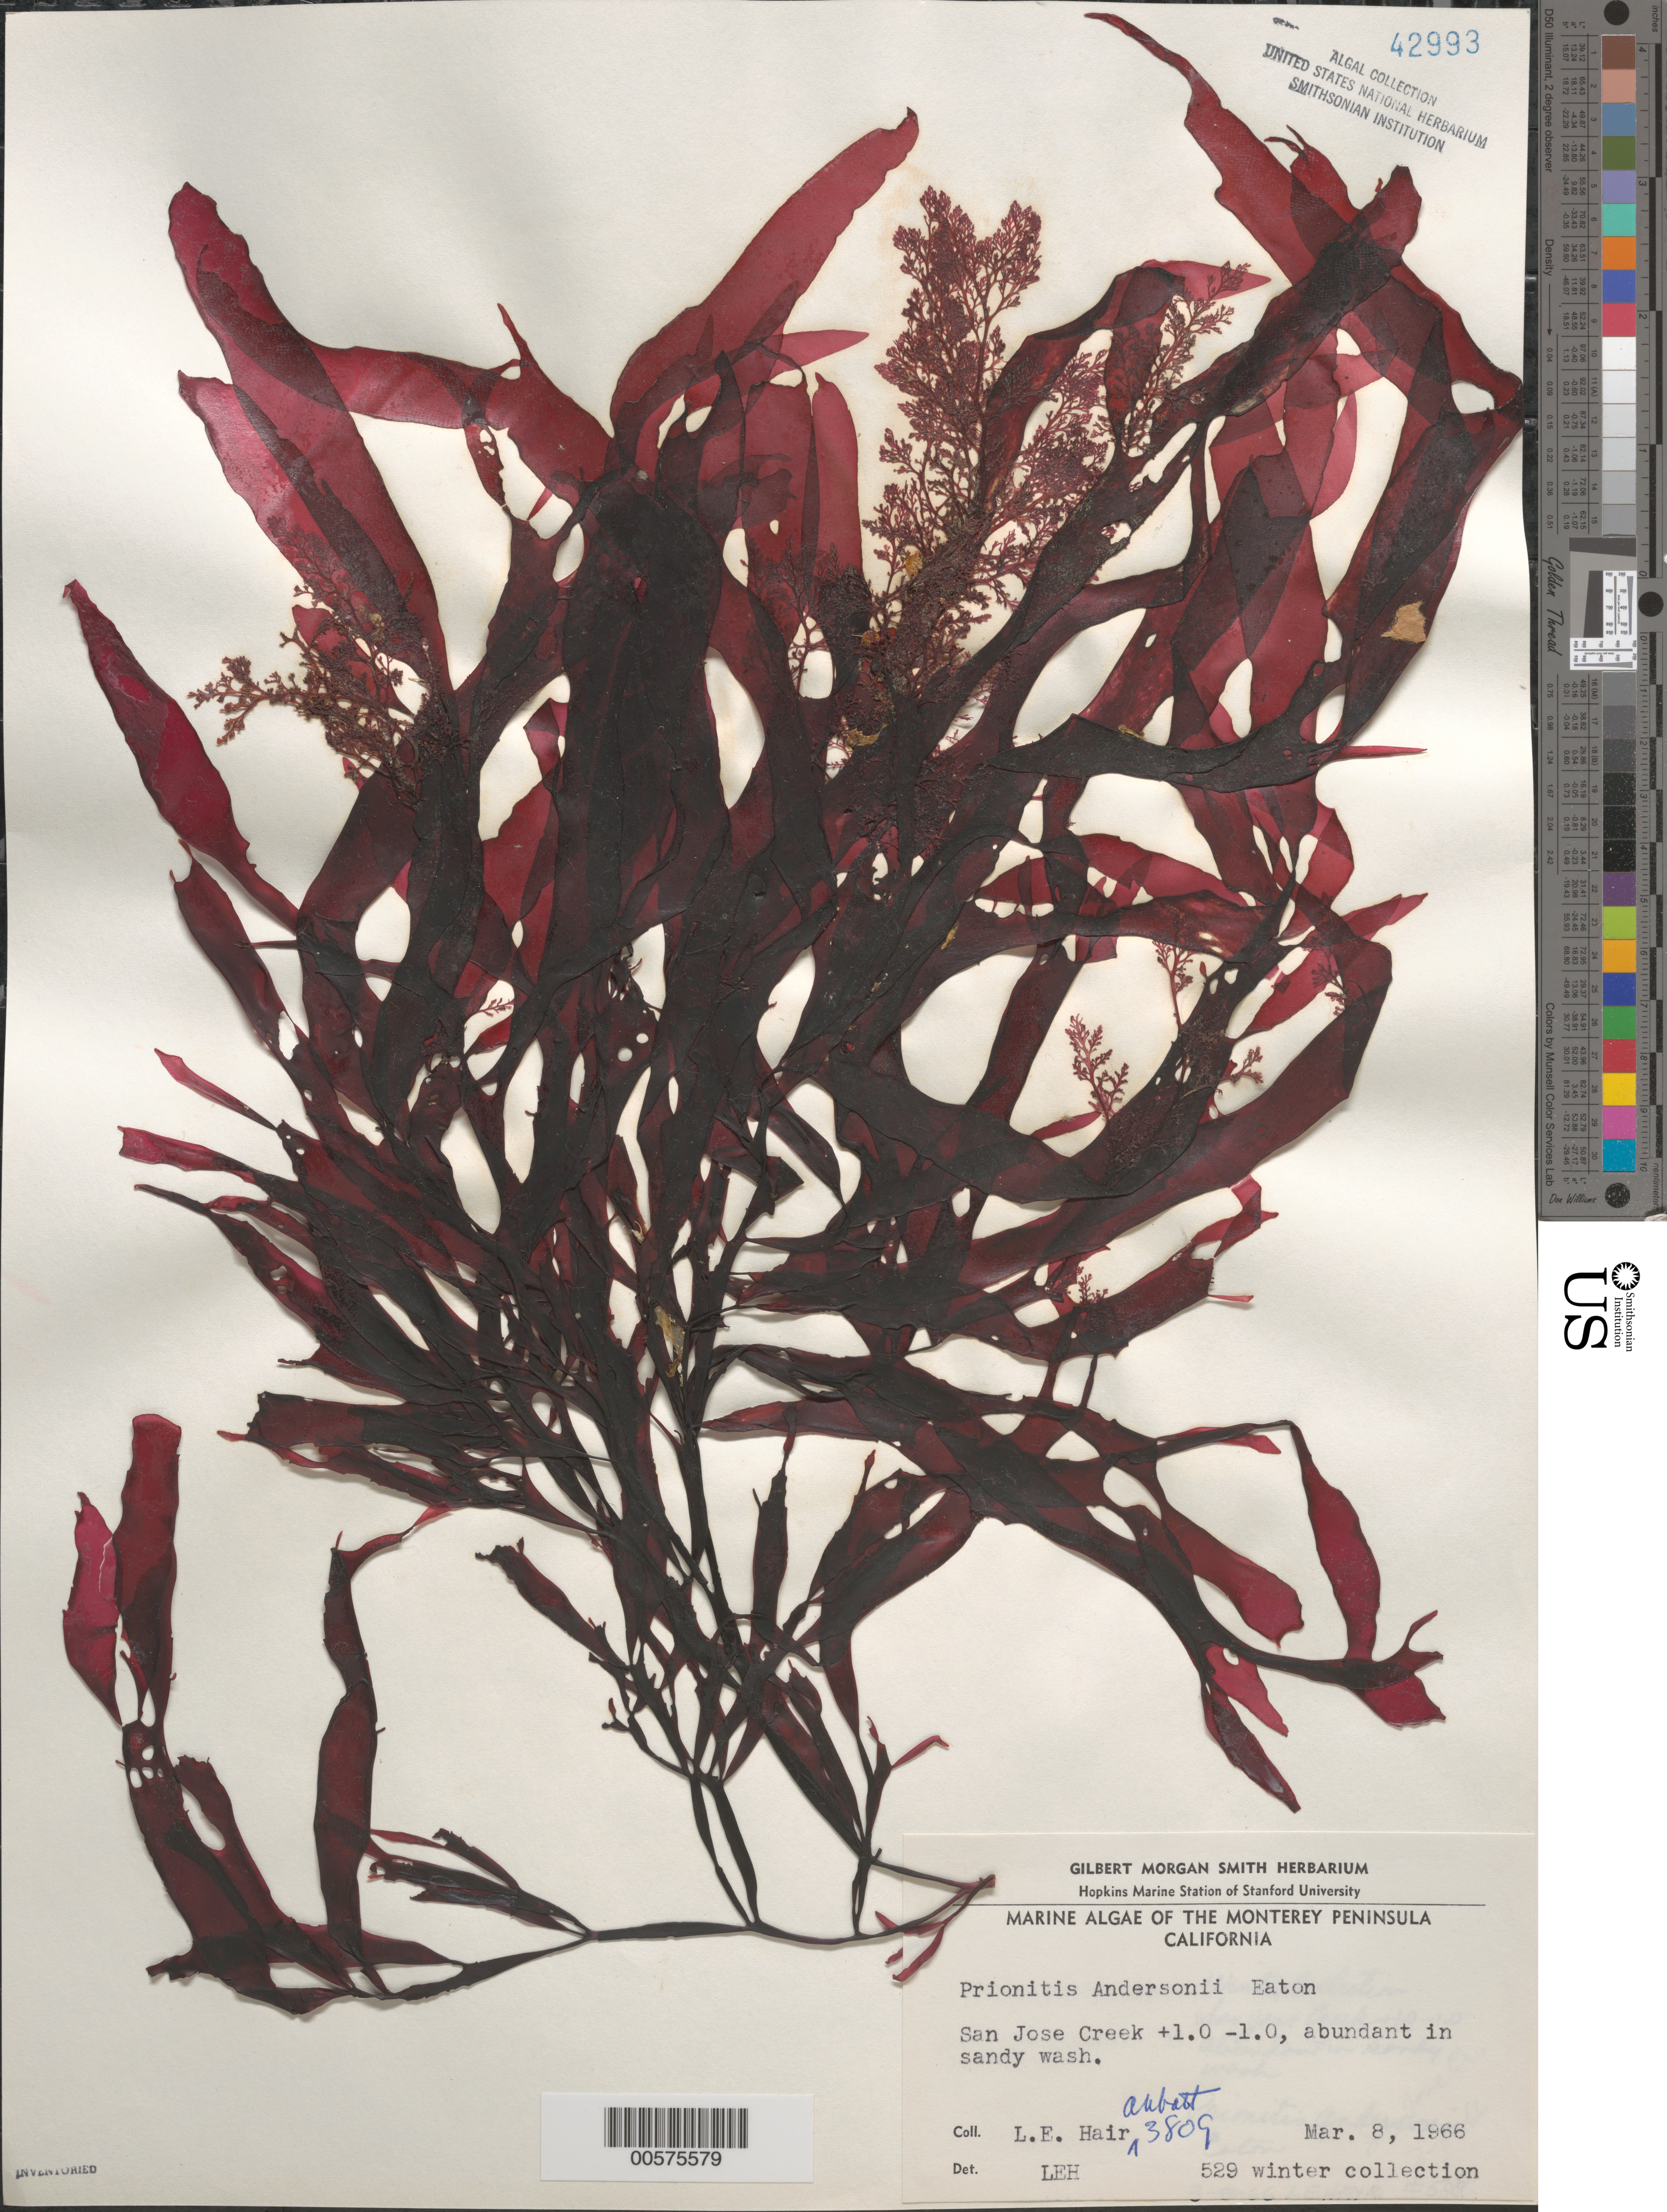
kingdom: Plantae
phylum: Rhodophyta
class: Florideophyceae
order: Cryptonemiales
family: Cryptonemiaceae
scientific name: Prionitis sternbergii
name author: (C. Agardh) J. Agardh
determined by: Algae name updating Project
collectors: L. Hair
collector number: LEH 529 & IAA 3809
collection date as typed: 08 Mar 1966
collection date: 1966-03-08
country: United States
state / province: California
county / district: Monterey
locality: San Jose Creek, Monterey Peninsula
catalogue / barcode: US 42993